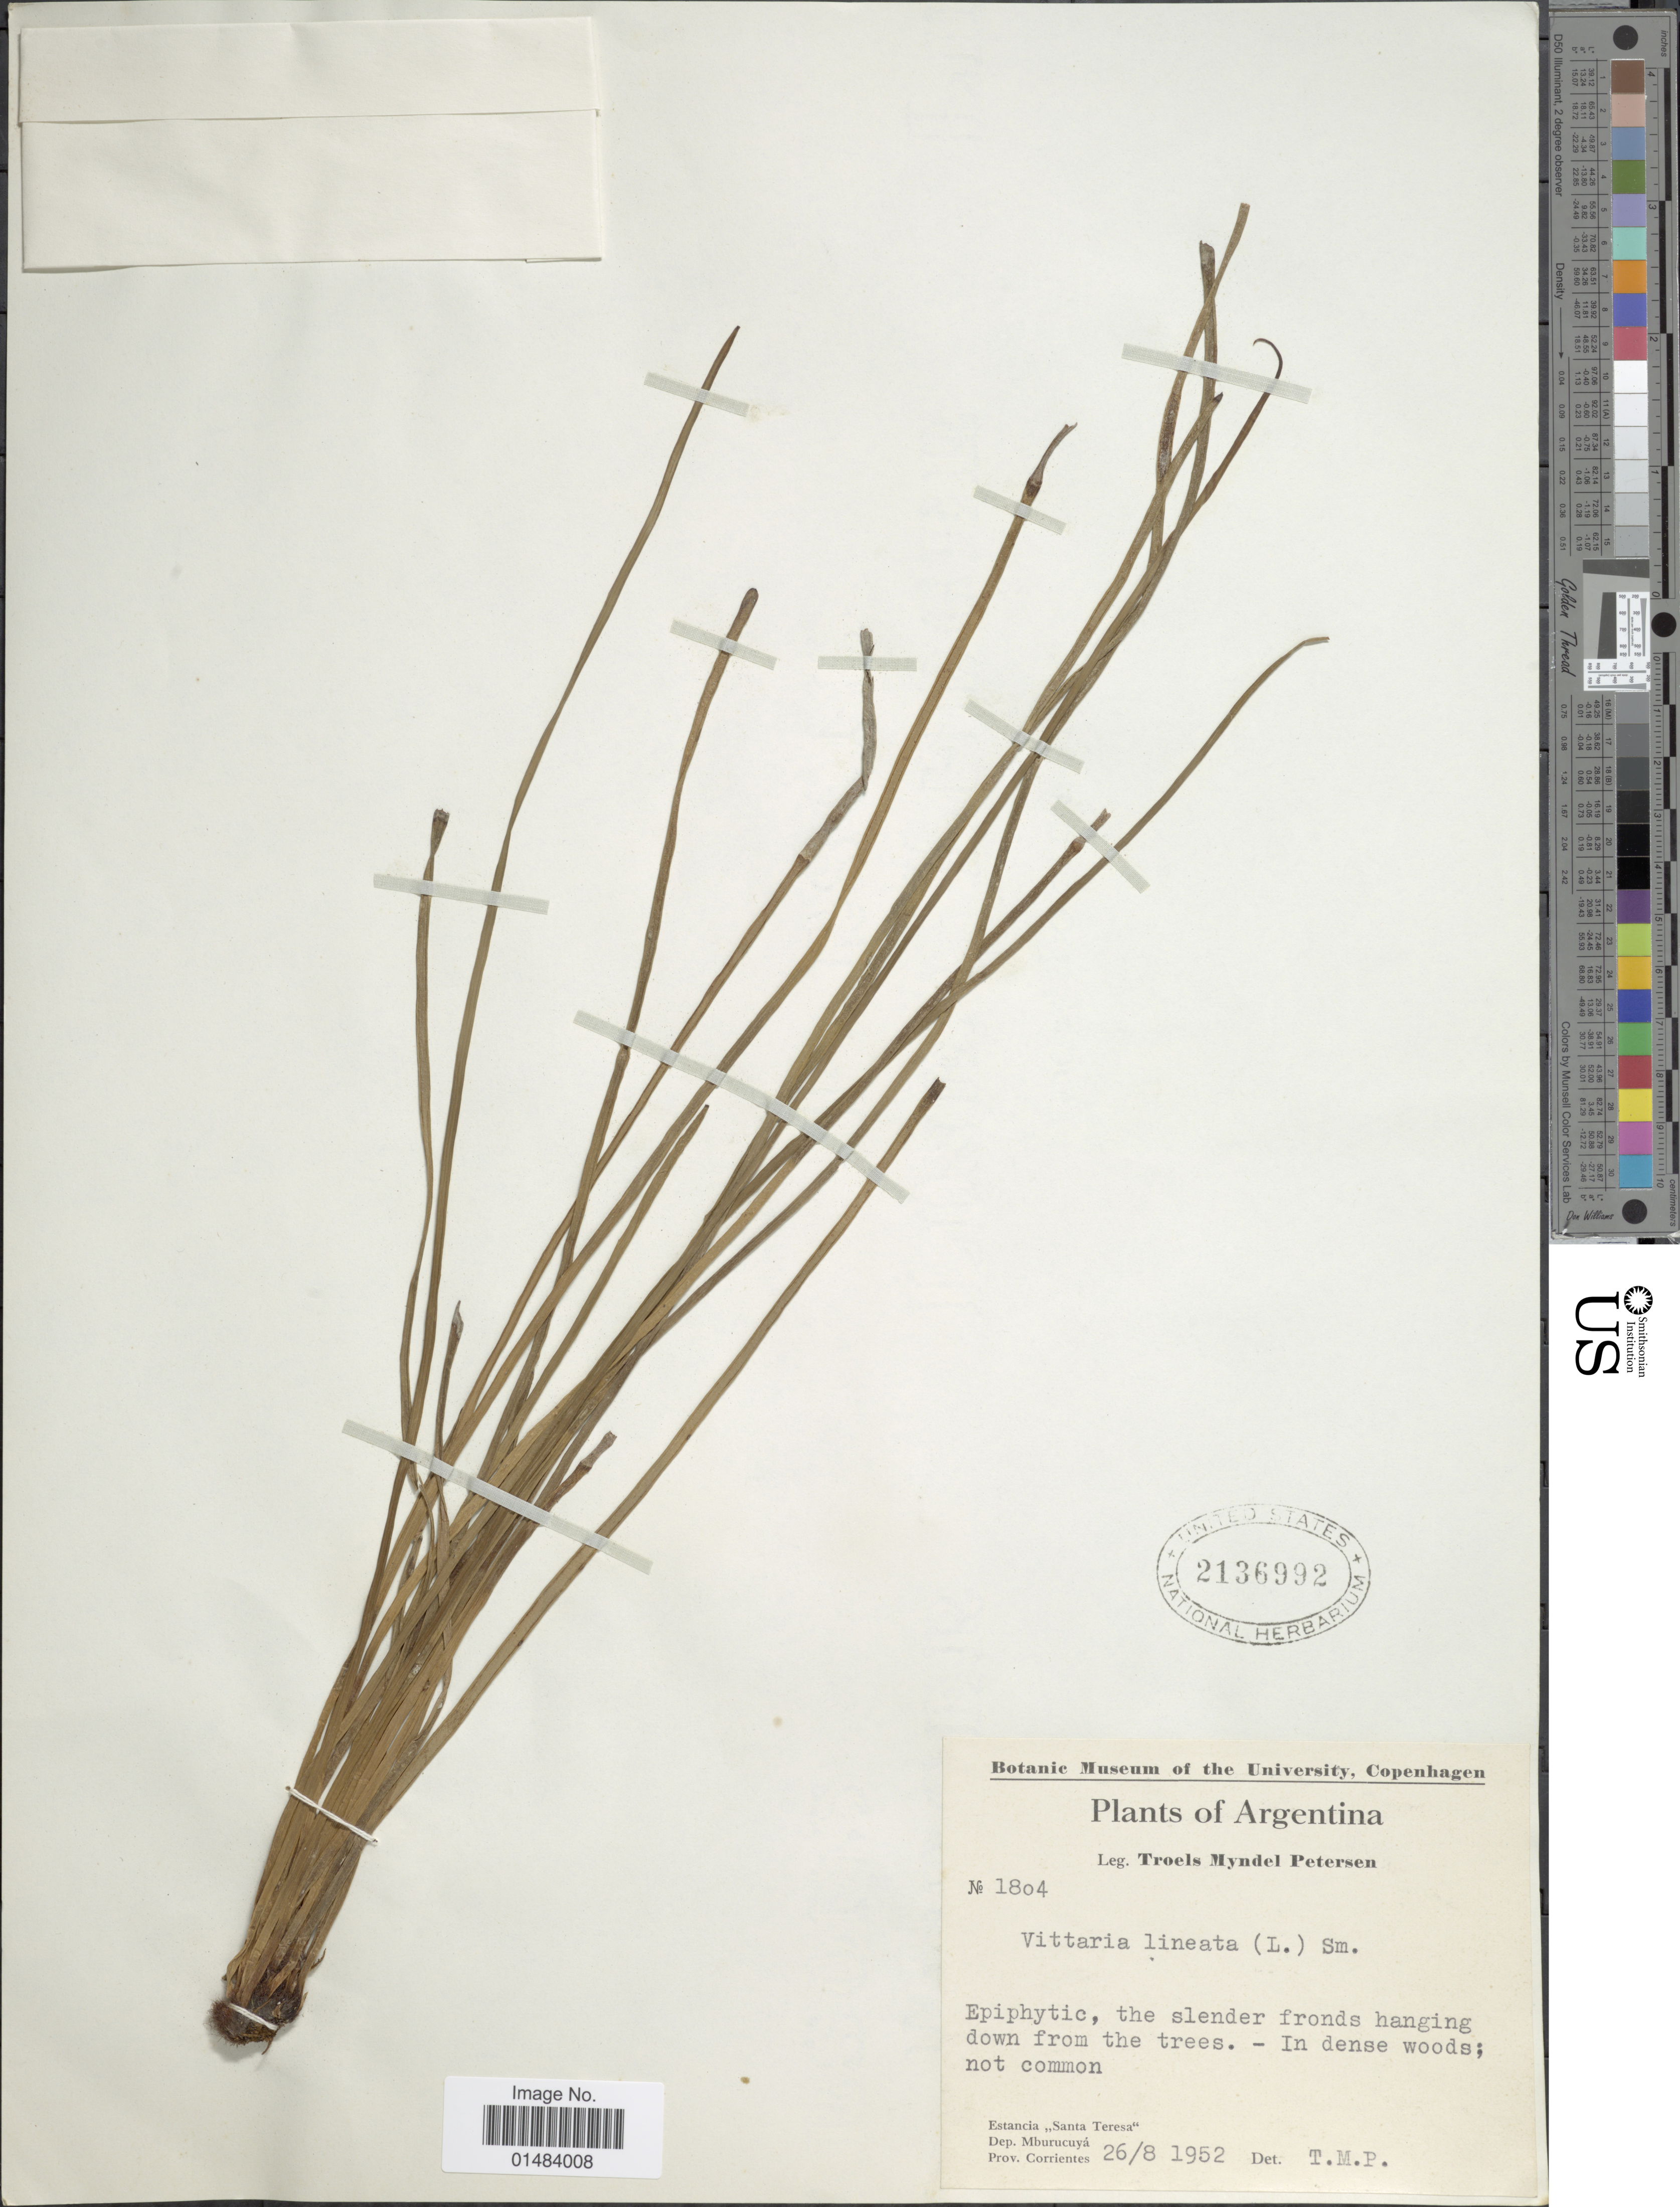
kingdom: Plantae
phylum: Tracheophyta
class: Polypodiopsida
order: Polypodiales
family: Pteridaceae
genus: Vittaria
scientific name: Vittaria lineata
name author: (L.) Sm.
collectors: T. M. Petersen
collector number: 1804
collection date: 1952-08-26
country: Argentina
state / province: Corrientes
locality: Argentina, Estancia "Santa Teresa", Dep. Mburucuya, Prov. Corrientes.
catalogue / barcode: US 2136992